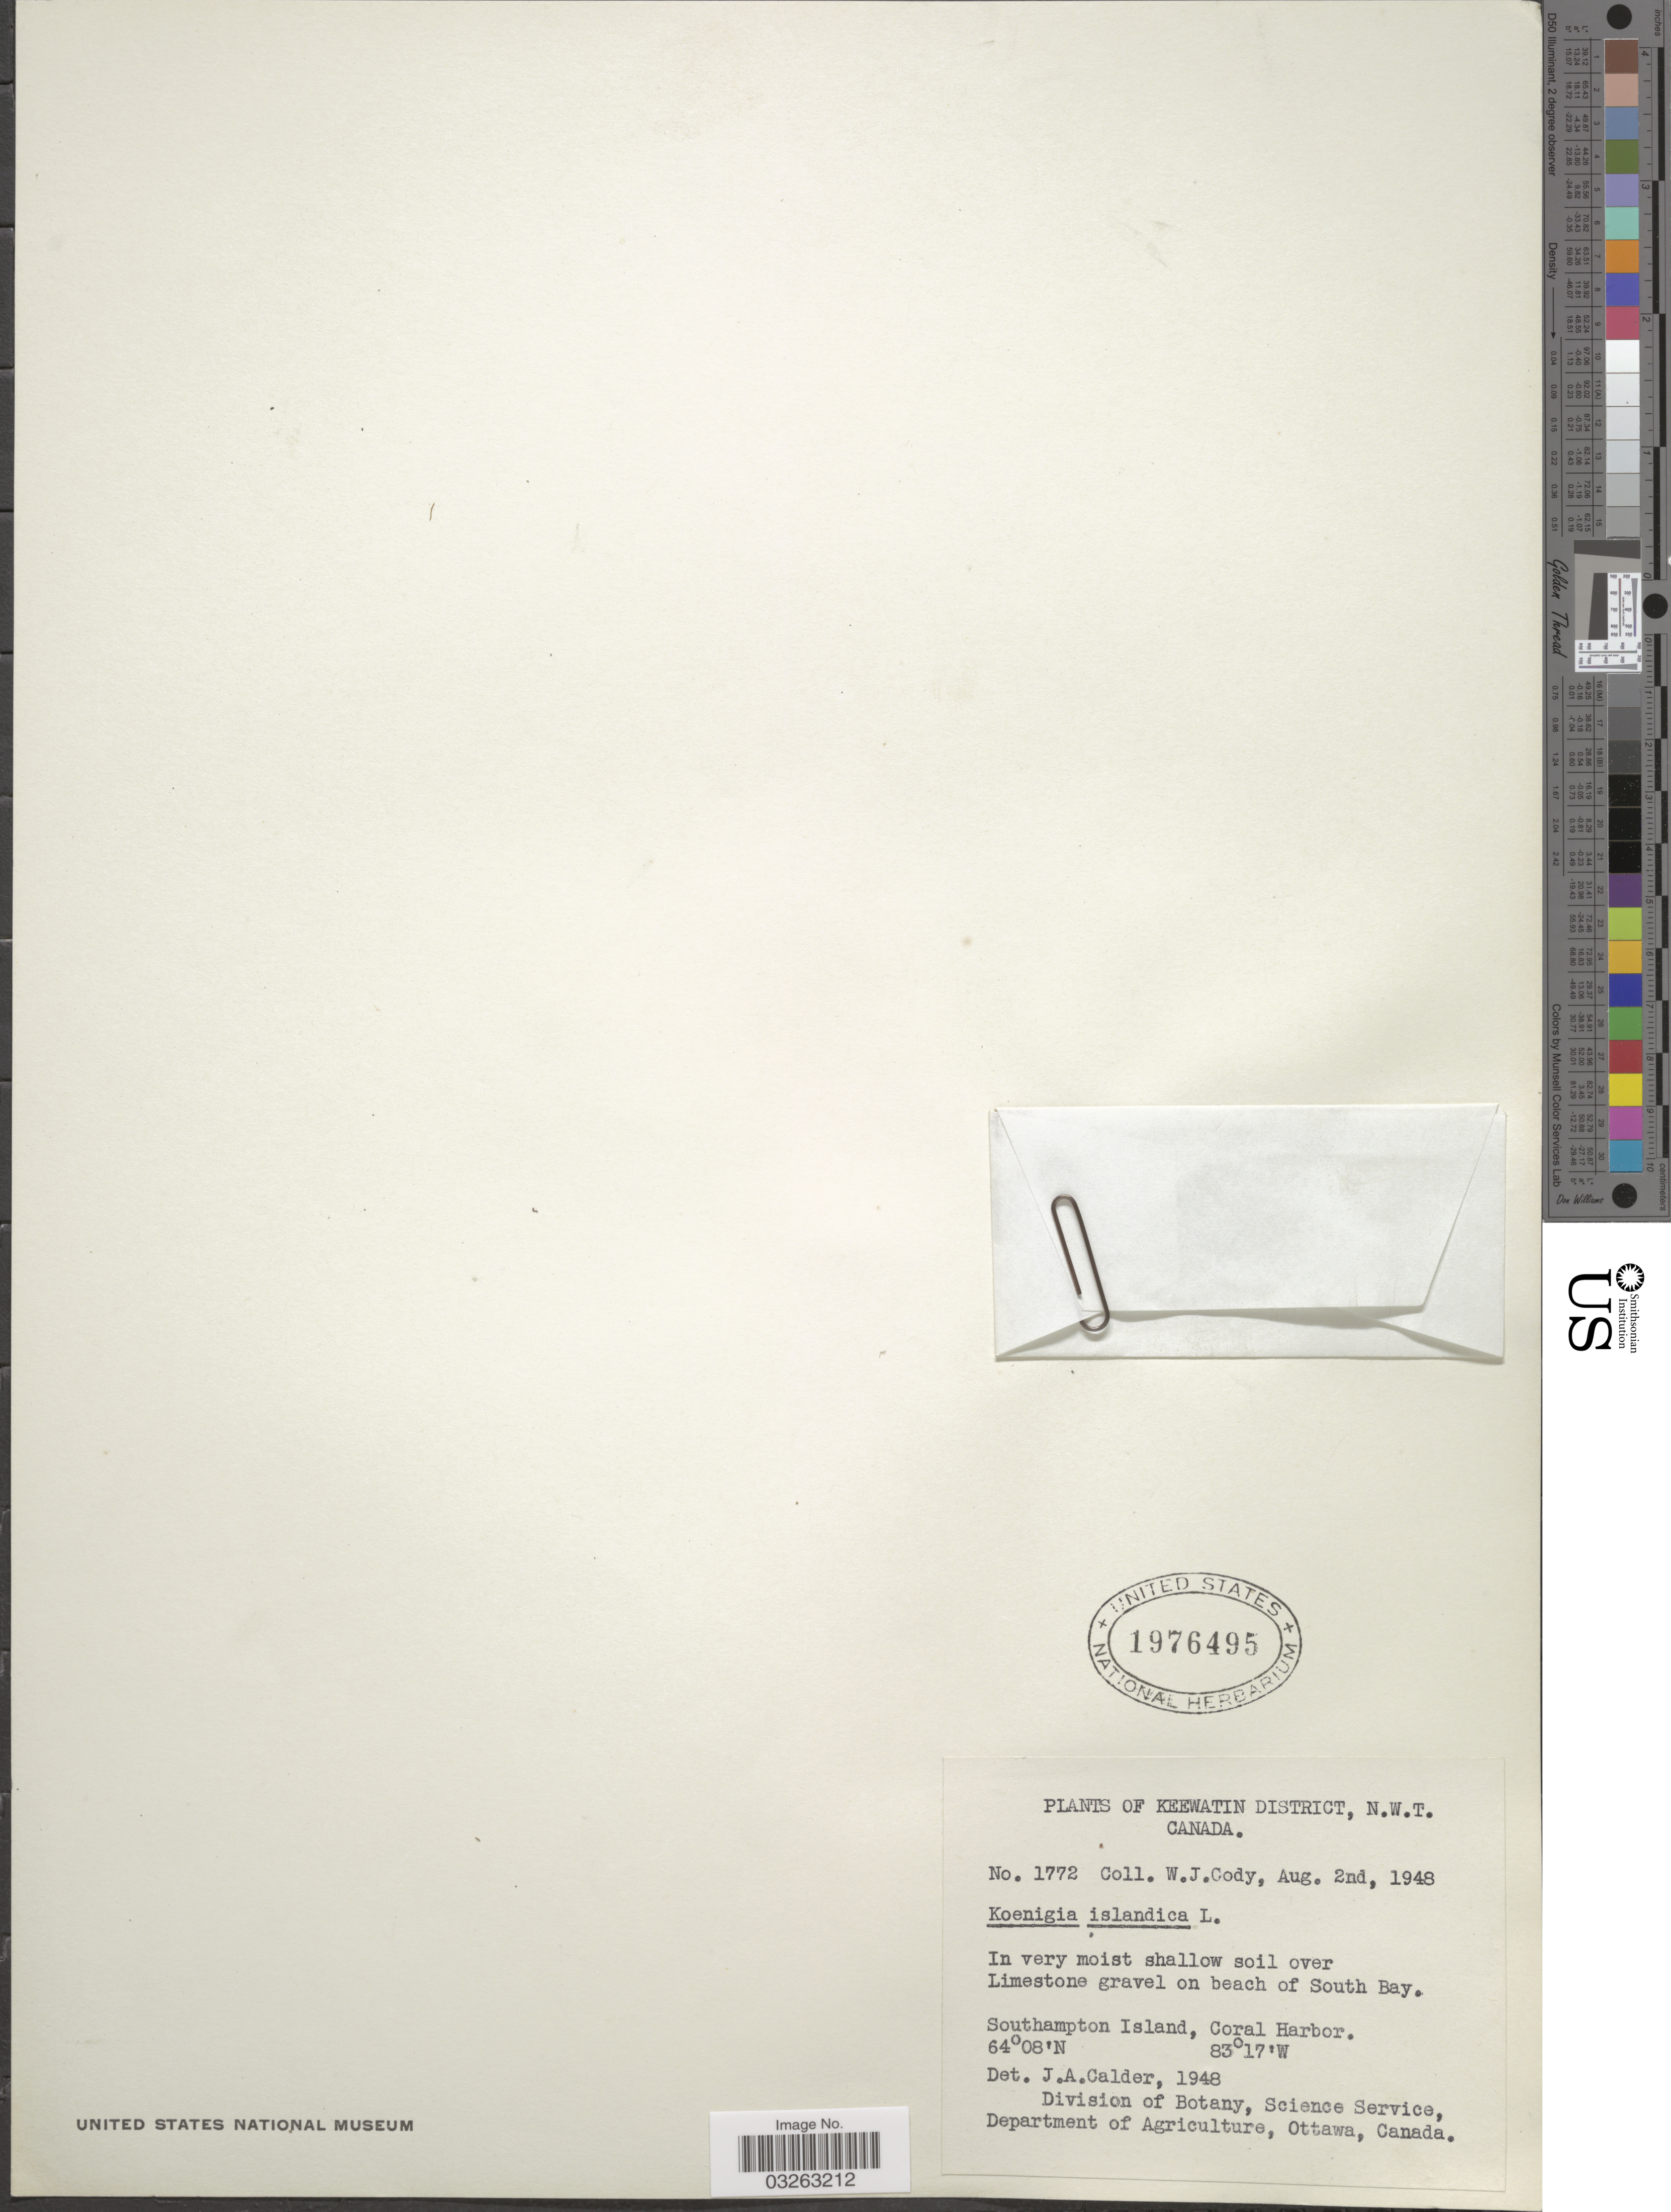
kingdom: Plantae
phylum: Tracheophyta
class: Magnoliopsida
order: Caryophyllales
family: Polygonaceae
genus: Koenigia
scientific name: Koenigia islandica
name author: L.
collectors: W. Cody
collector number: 1772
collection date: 1948-08-02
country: Canada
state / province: Northwest Territories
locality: Keewatin District, N. W. T. Limestone gravel on beach of South Bay. Southampton Island, Coral Beach.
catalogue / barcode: US 1976495